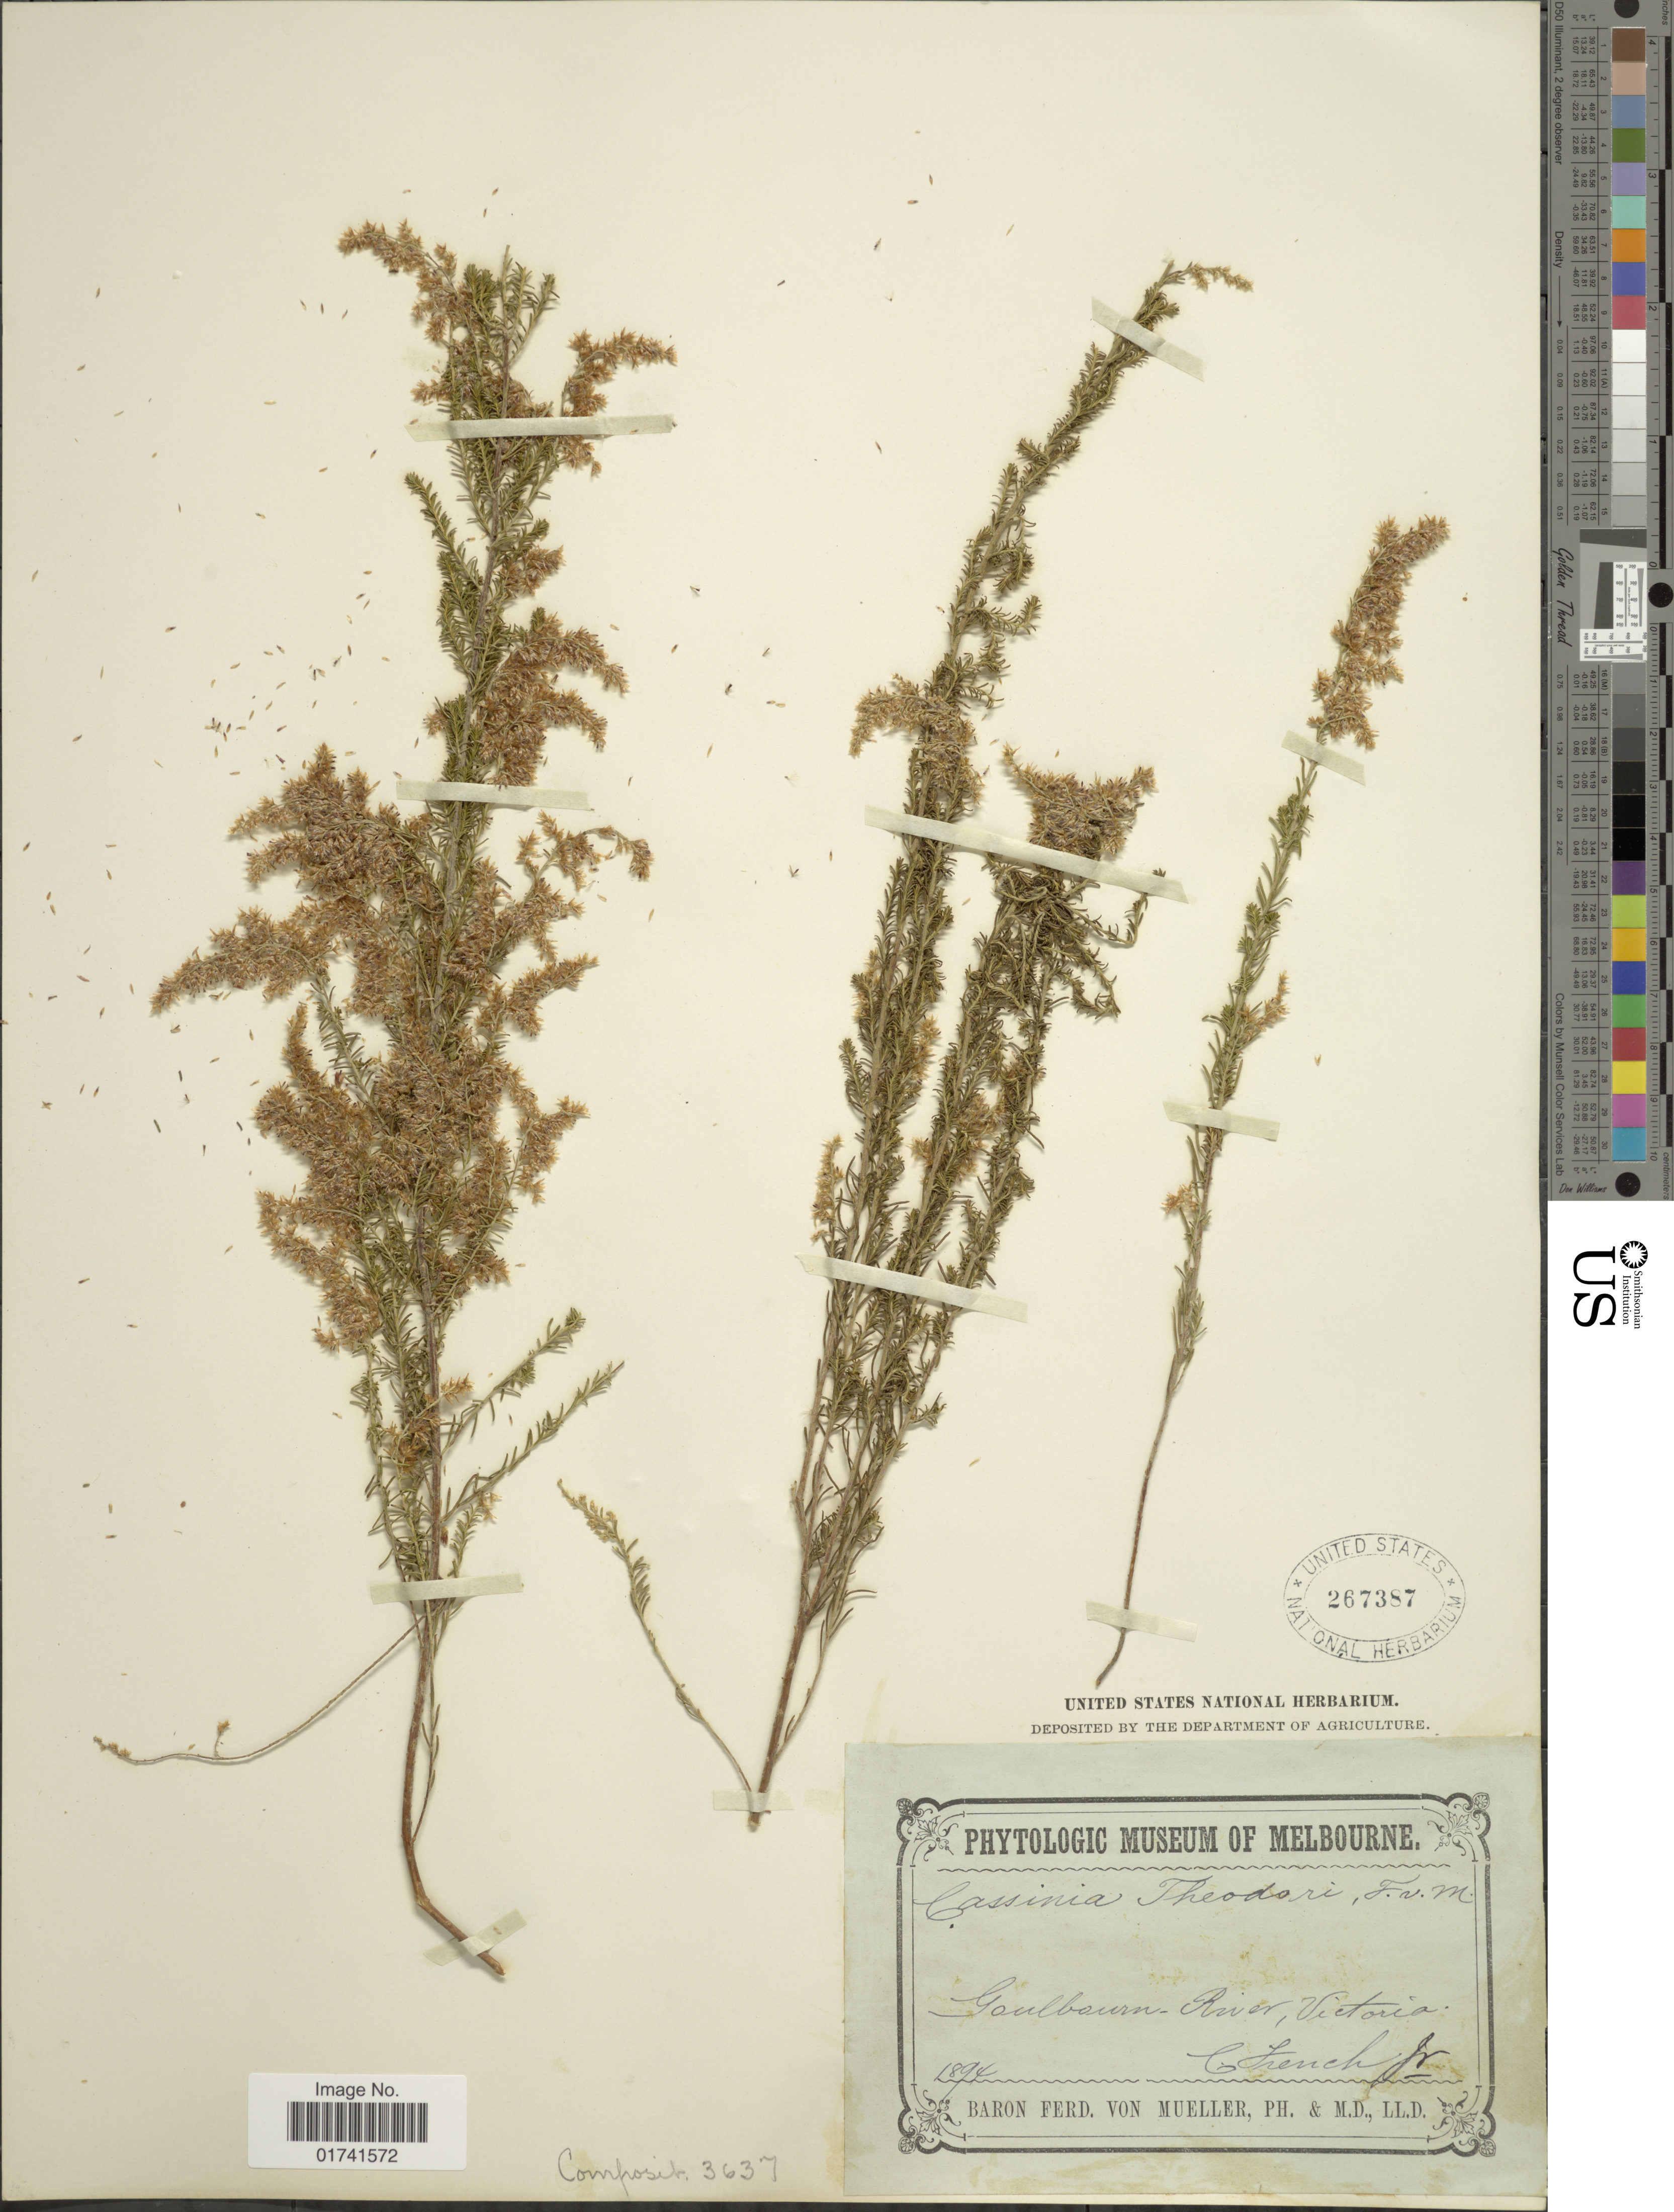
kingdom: Plantae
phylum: Tracheophyta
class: Magnoliopsida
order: Asterales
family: Asteraceae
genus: Cassinia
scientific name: Cassinia theodori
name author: F. Muell.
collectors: C. French Jr.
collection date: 1894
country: Australia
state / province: Victoria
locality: Goulbourn-River, Victoria.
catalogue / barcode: US 267387